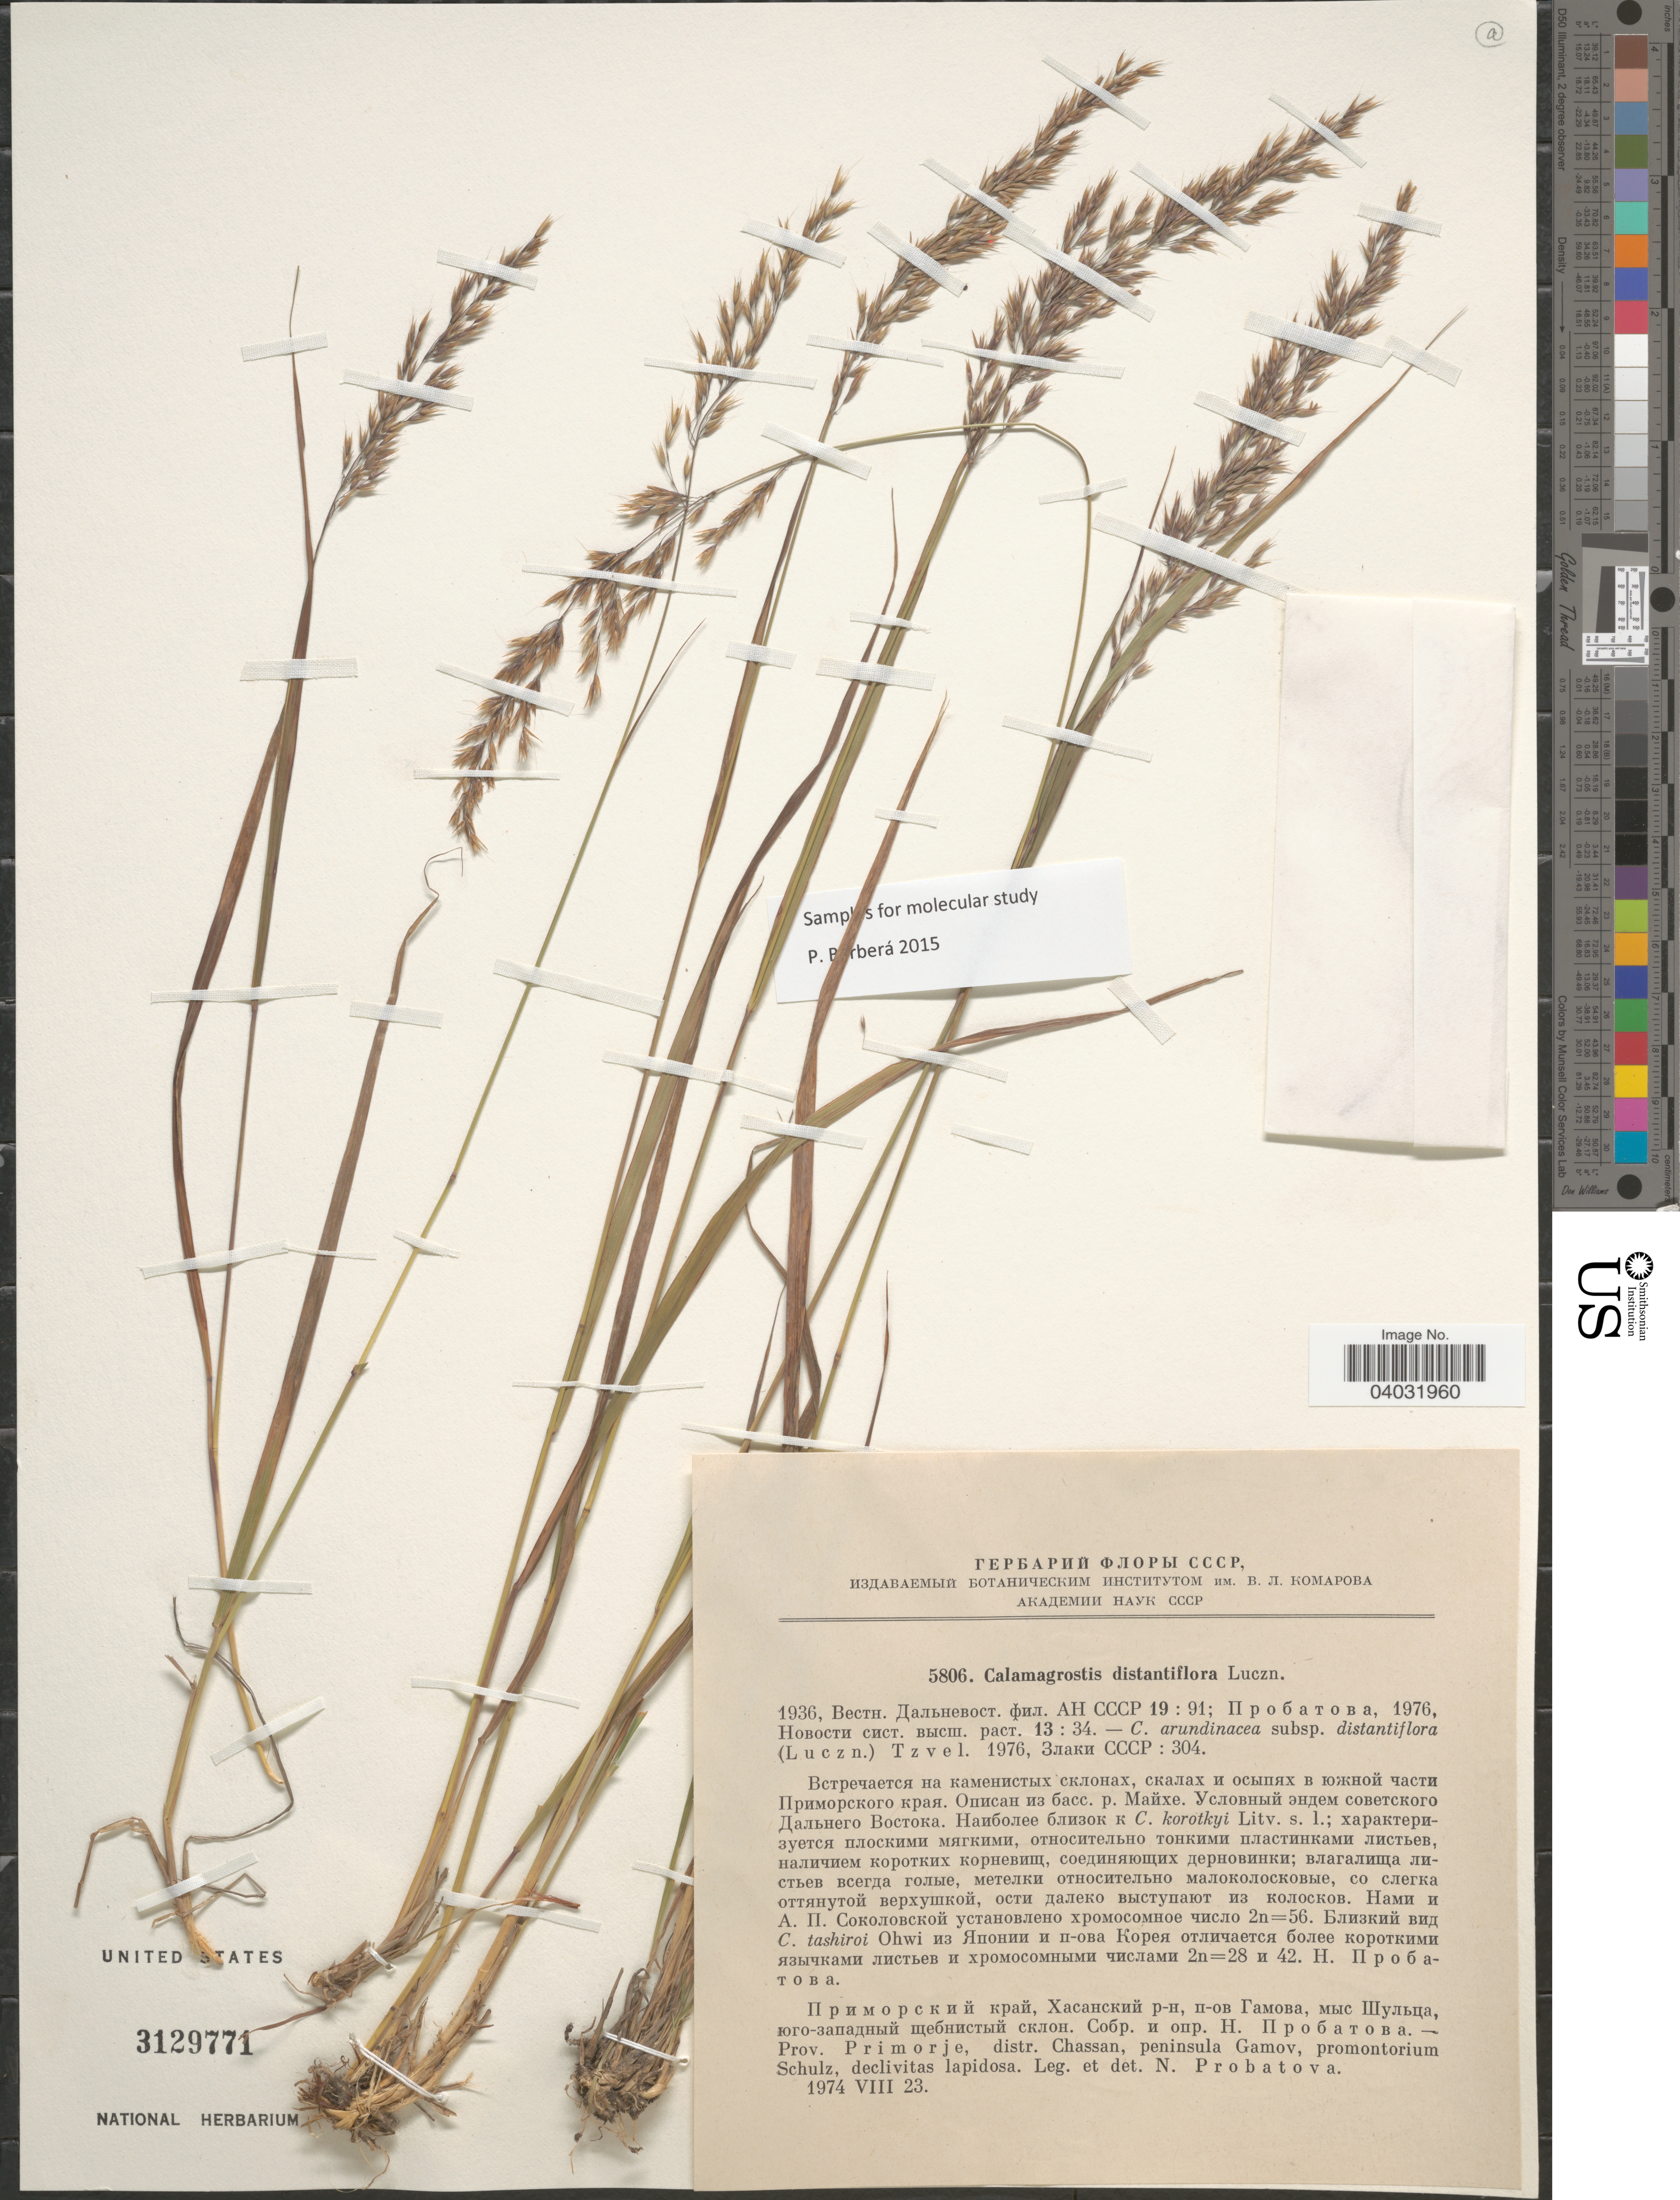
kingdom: Plantae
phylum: Tracheophyta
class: Liliopsida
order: Poales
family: Poaceae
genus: Calamagrostis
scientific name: Calamagrostis arundinacea subsp. distantiflora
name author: (Luchnik) Tzvelev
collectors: N. S. Probatova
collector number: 5806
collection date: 1974-08-23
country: Russian Federation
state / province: Primorsky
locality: X - Prov. Primorje, distr. Chassan, peninsula Gamov, promontorium Schulz, declivitas lapidosa.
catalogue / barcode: US 3129771